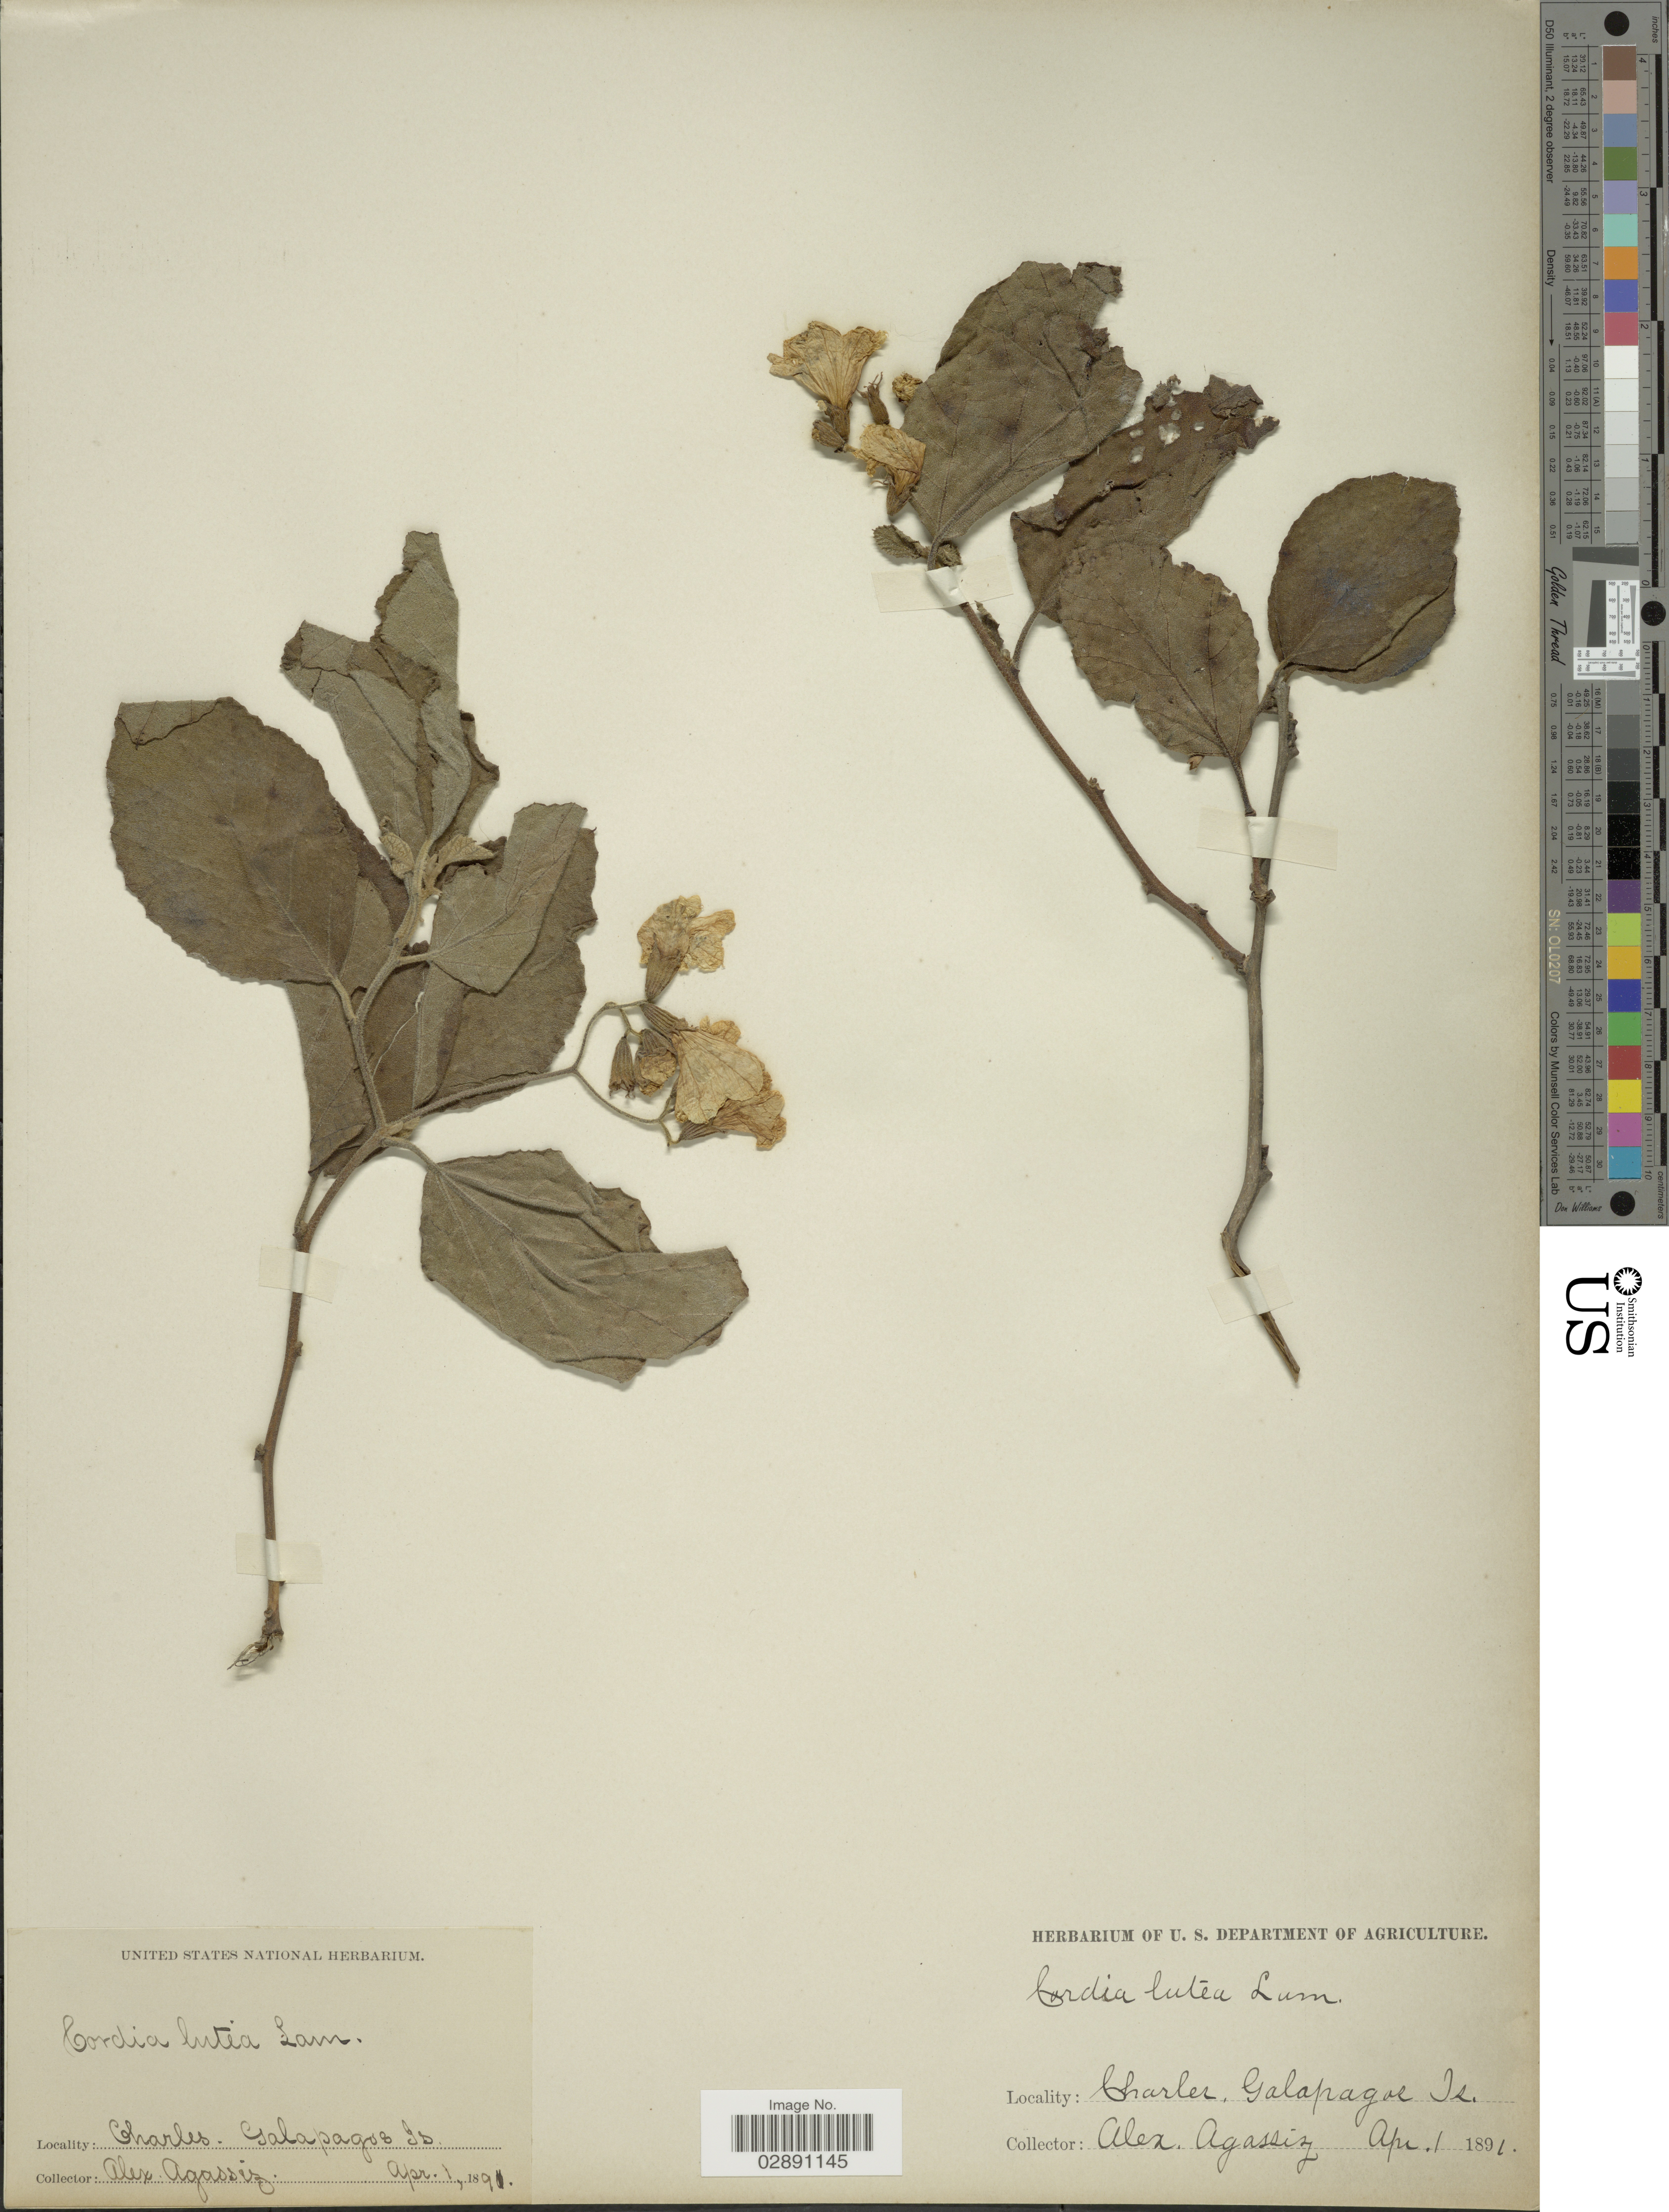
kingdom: Plantae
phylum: Tracheophyta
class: Magnoliopsida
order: Boraginales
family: Cordiaceae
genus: Cordia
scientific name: Cordia lutea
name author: Lam.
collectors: A. E. Agassiz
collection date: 1891-04-01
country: Ecuador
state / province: Colón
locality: Charles. Galapagos Is.